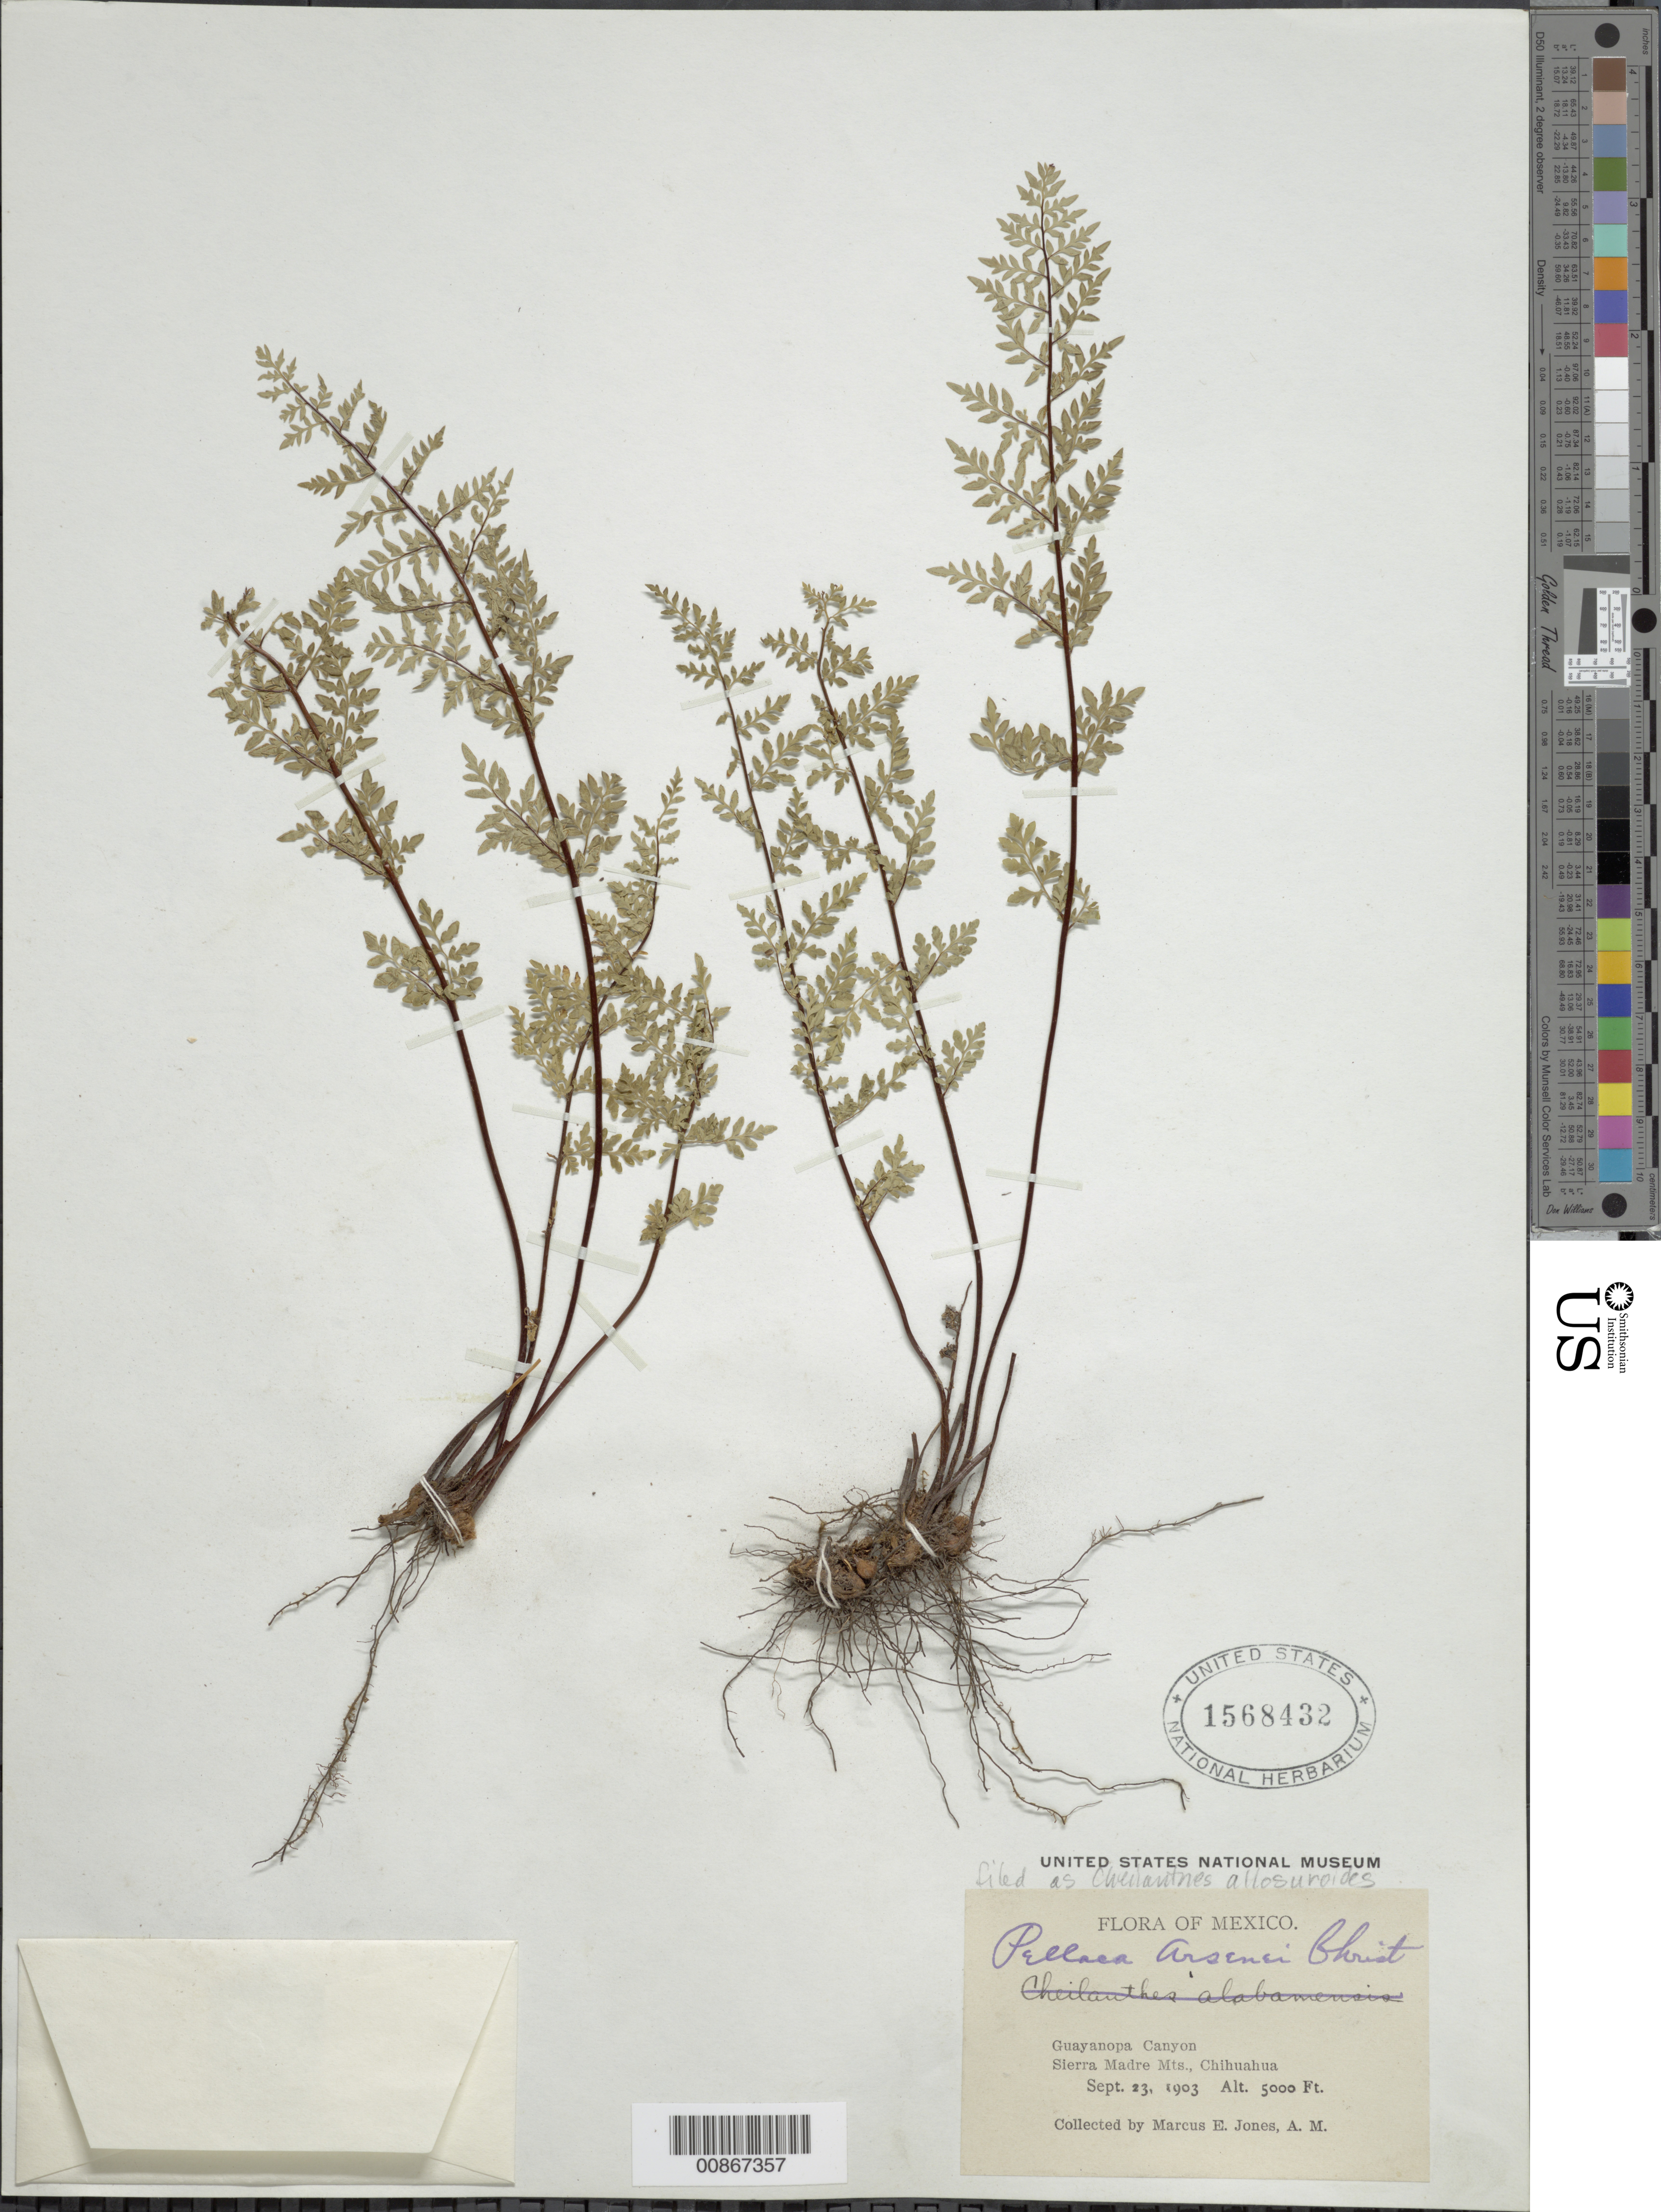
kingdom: Plantae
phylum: Tracheophyta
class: Polypodiopsida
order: Polypodiales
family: Pteridaceae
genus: Myriopteris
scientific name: Myriopteris allosuroides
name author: (Mett.) Grusz & Windham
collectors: M. E. Jones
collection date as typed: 23 Sep 1903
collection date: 1903-09-23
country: Mexico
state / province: Chihuahua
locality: Guayanopa Canyon, Sierra Madre Mts., Chihuahua.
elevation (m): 1524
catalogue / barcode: US 1568432